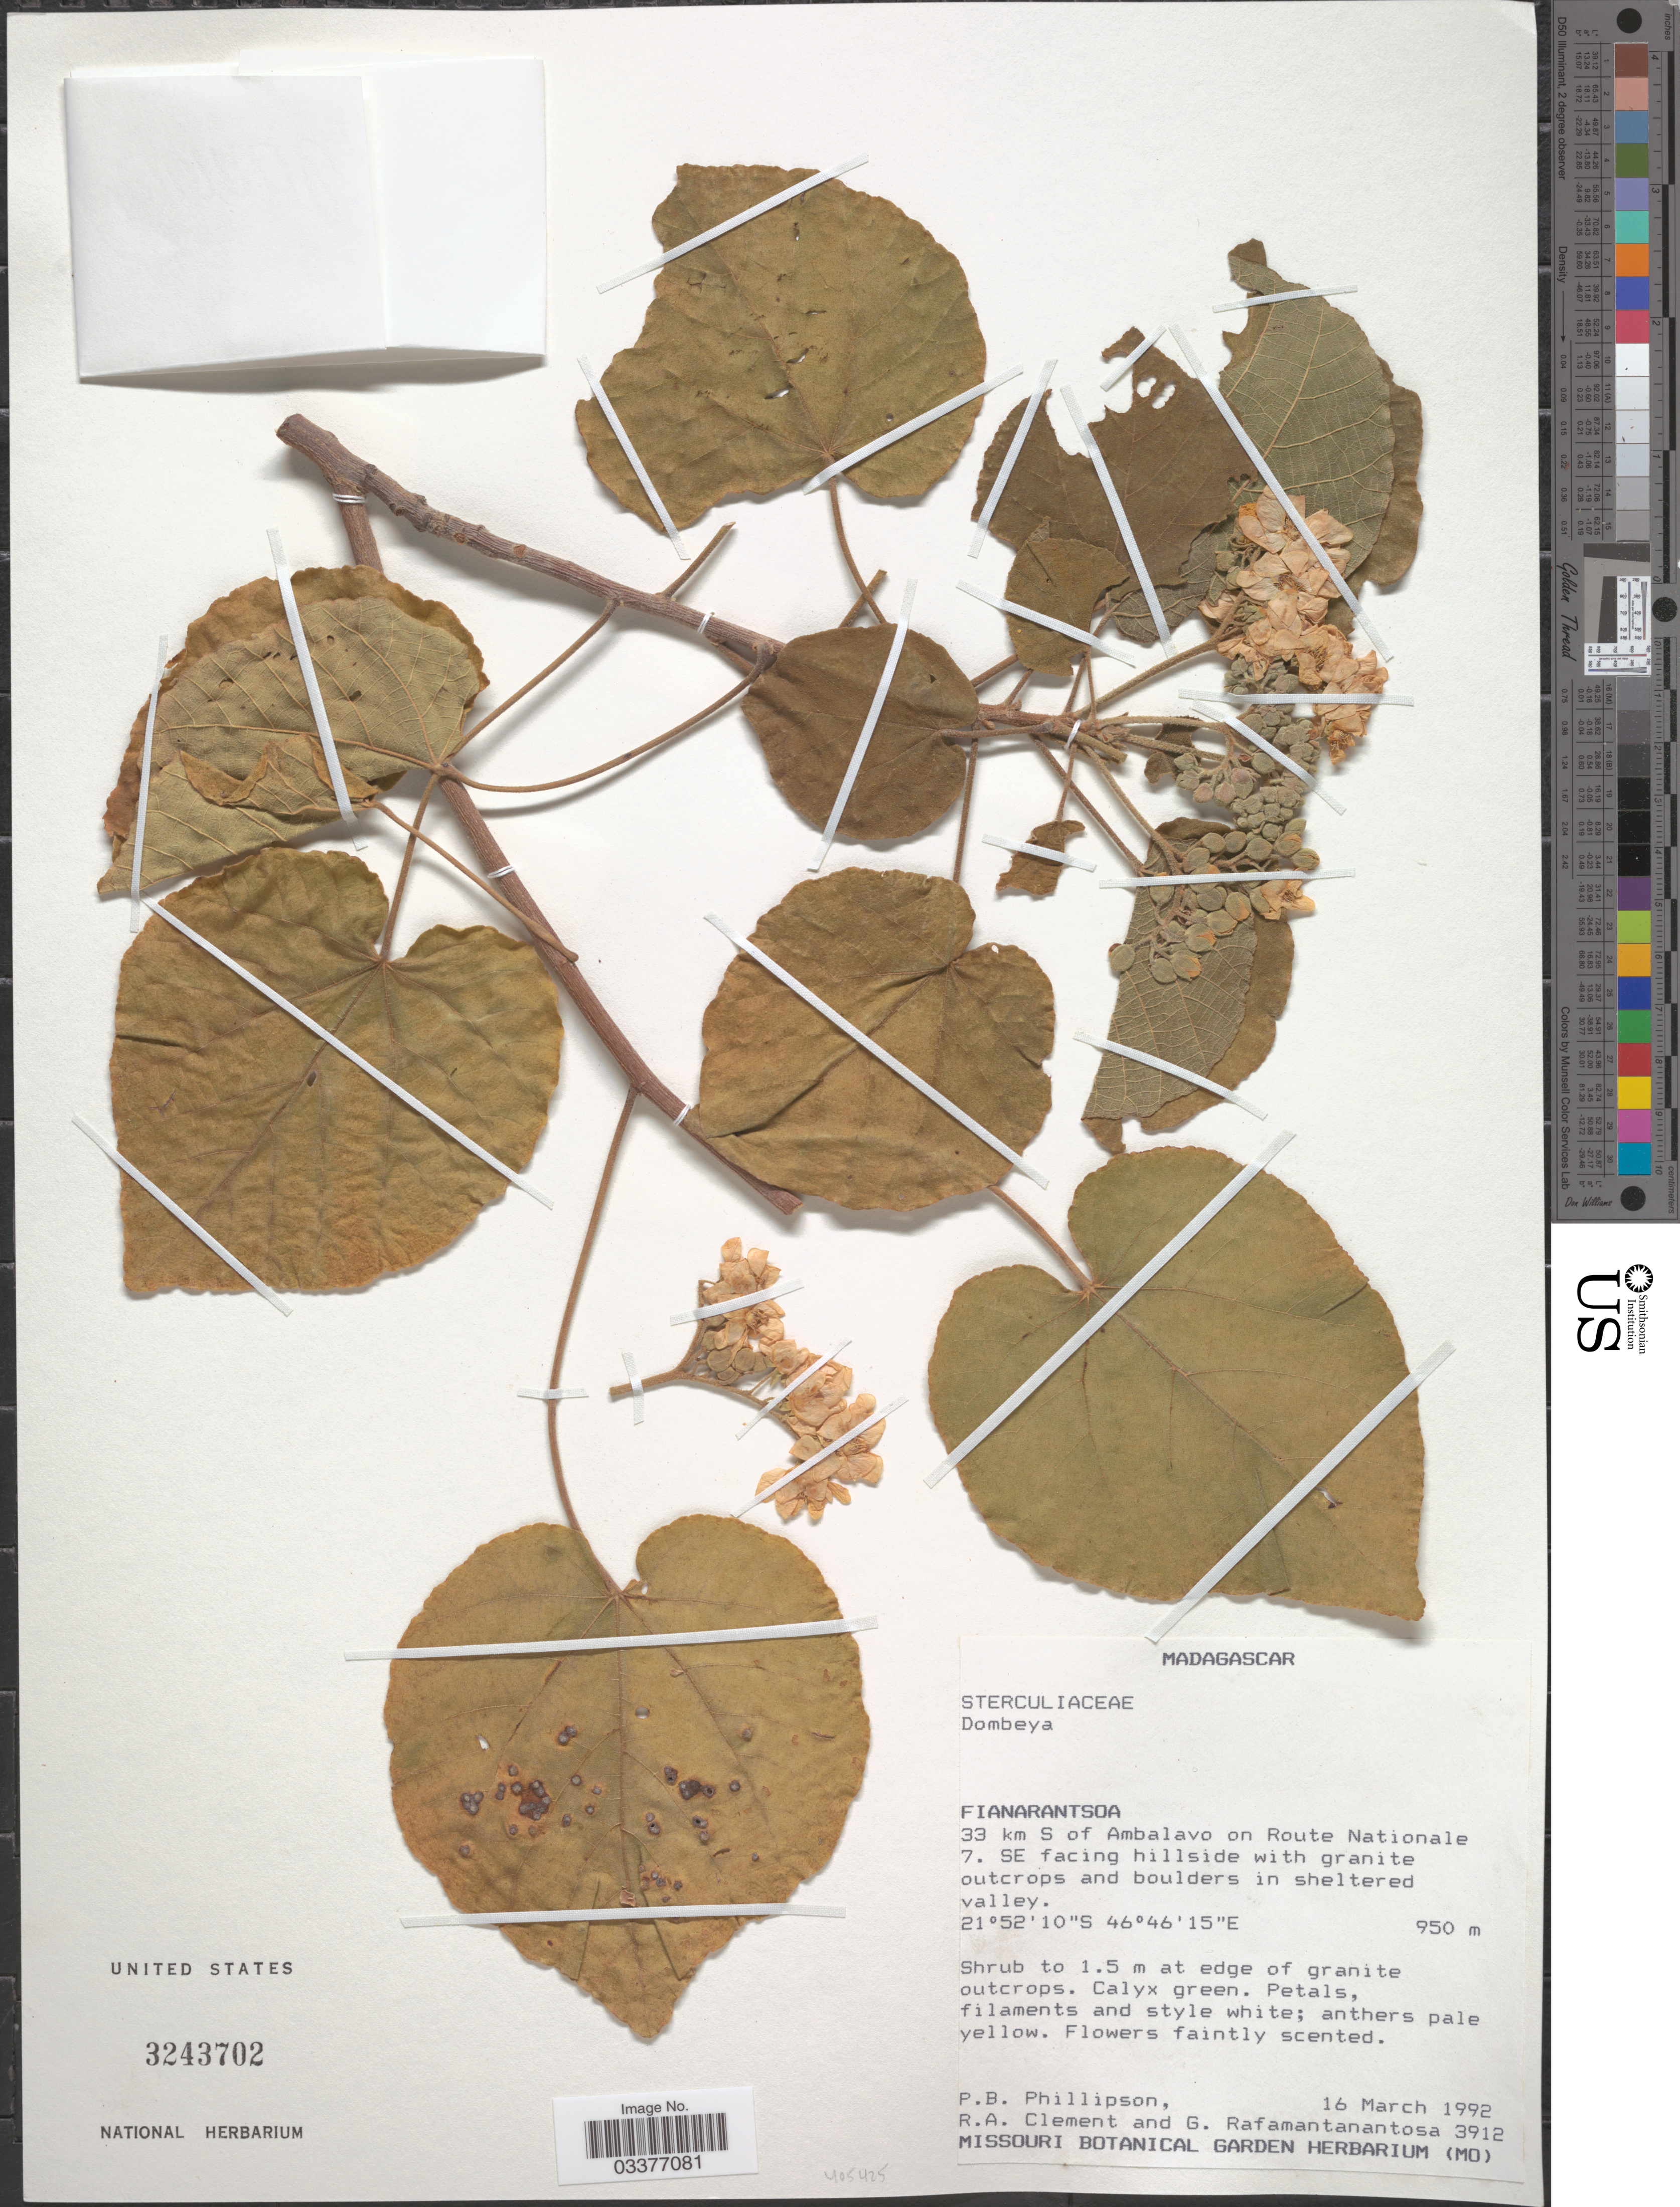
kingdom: Plantae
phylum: Tracheophyta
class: Magnoliopsida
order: Malvales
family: Malvaceae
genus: Dombeya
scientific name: Dombeya greveana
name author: Baill.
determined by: Jourdain-Fievet, L.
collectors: P. B. Phillipson, R. A.Clement & G. Rafamantanantosa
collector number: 3912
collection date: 1992-03-16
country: Madagascar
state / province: Haute Matsiatra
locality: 33 km S of Ambalavo on Route Nationale 7. SE facing hillside with granite outcrops and boulders in sheltered valley.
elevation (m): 950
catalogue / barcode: US 3243702